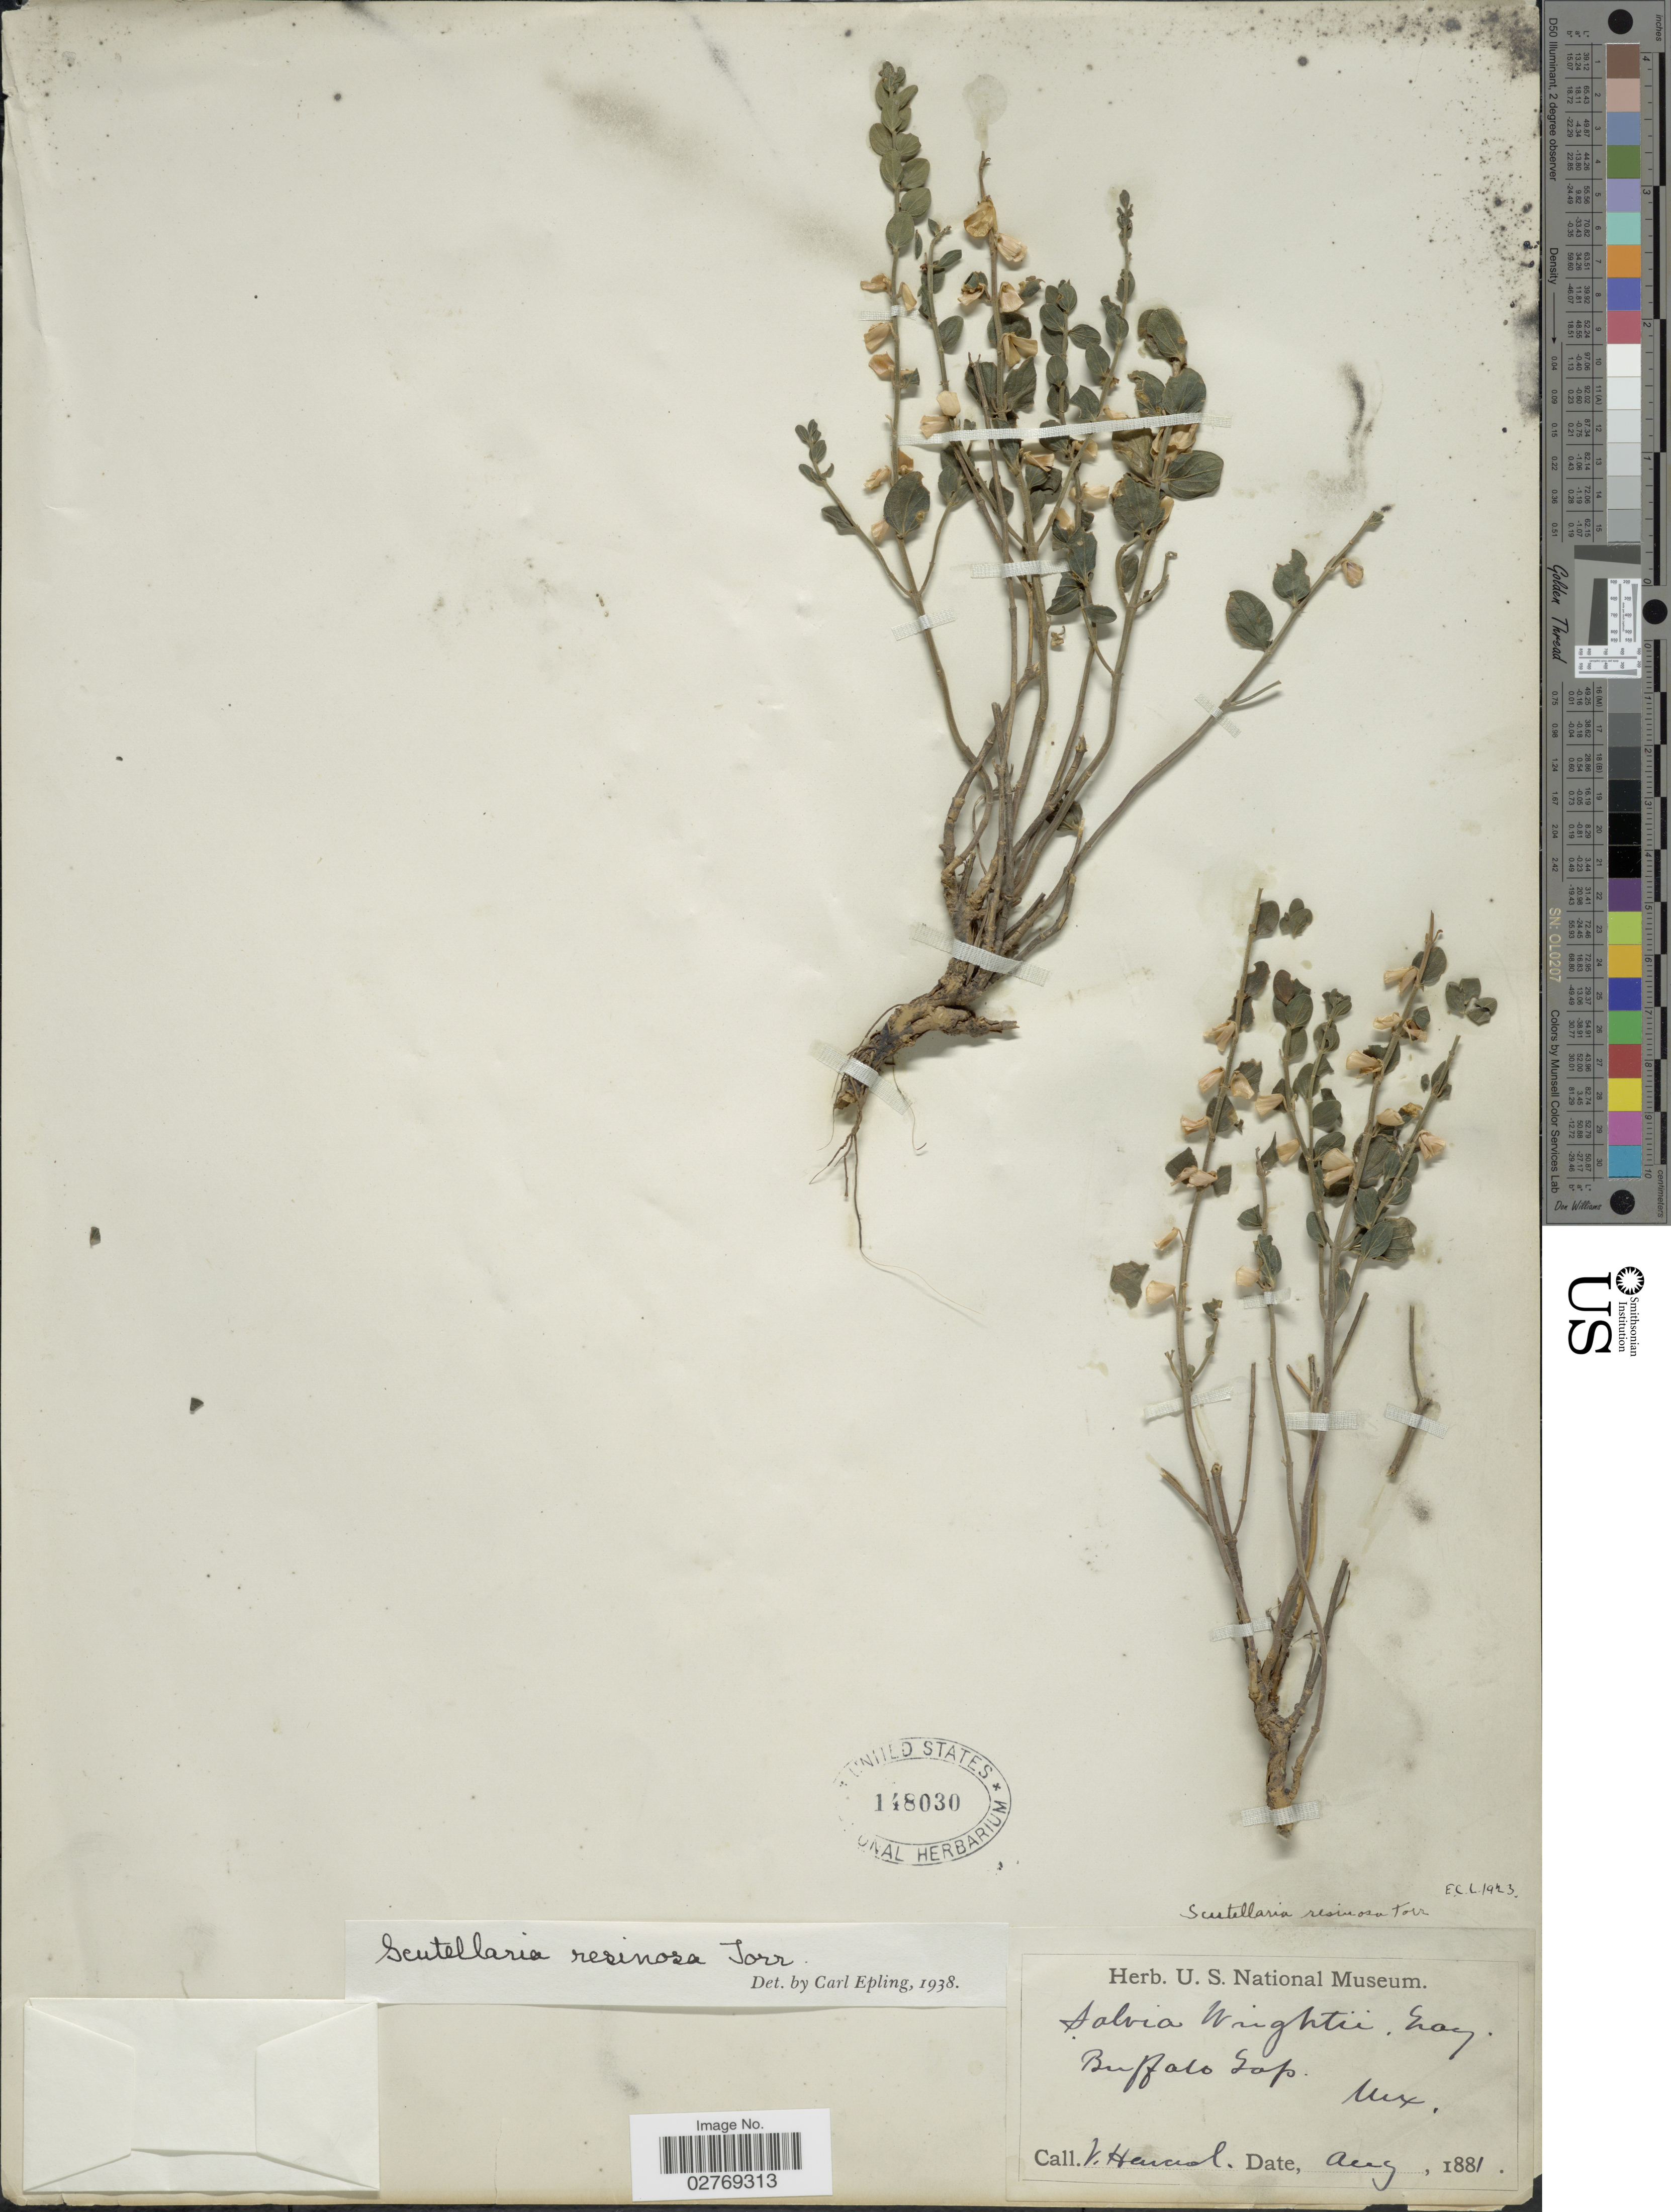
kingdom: Plantae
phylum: Tracheophyta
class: Magnoliopsida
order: Lamiales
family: Lamiaceae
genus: Scutellaria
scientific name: Scutellaria resinosa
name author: Torr.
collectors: V. Havard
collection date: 1881-08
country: Mexico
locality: Buffalo Gap.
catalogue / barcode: US 148030